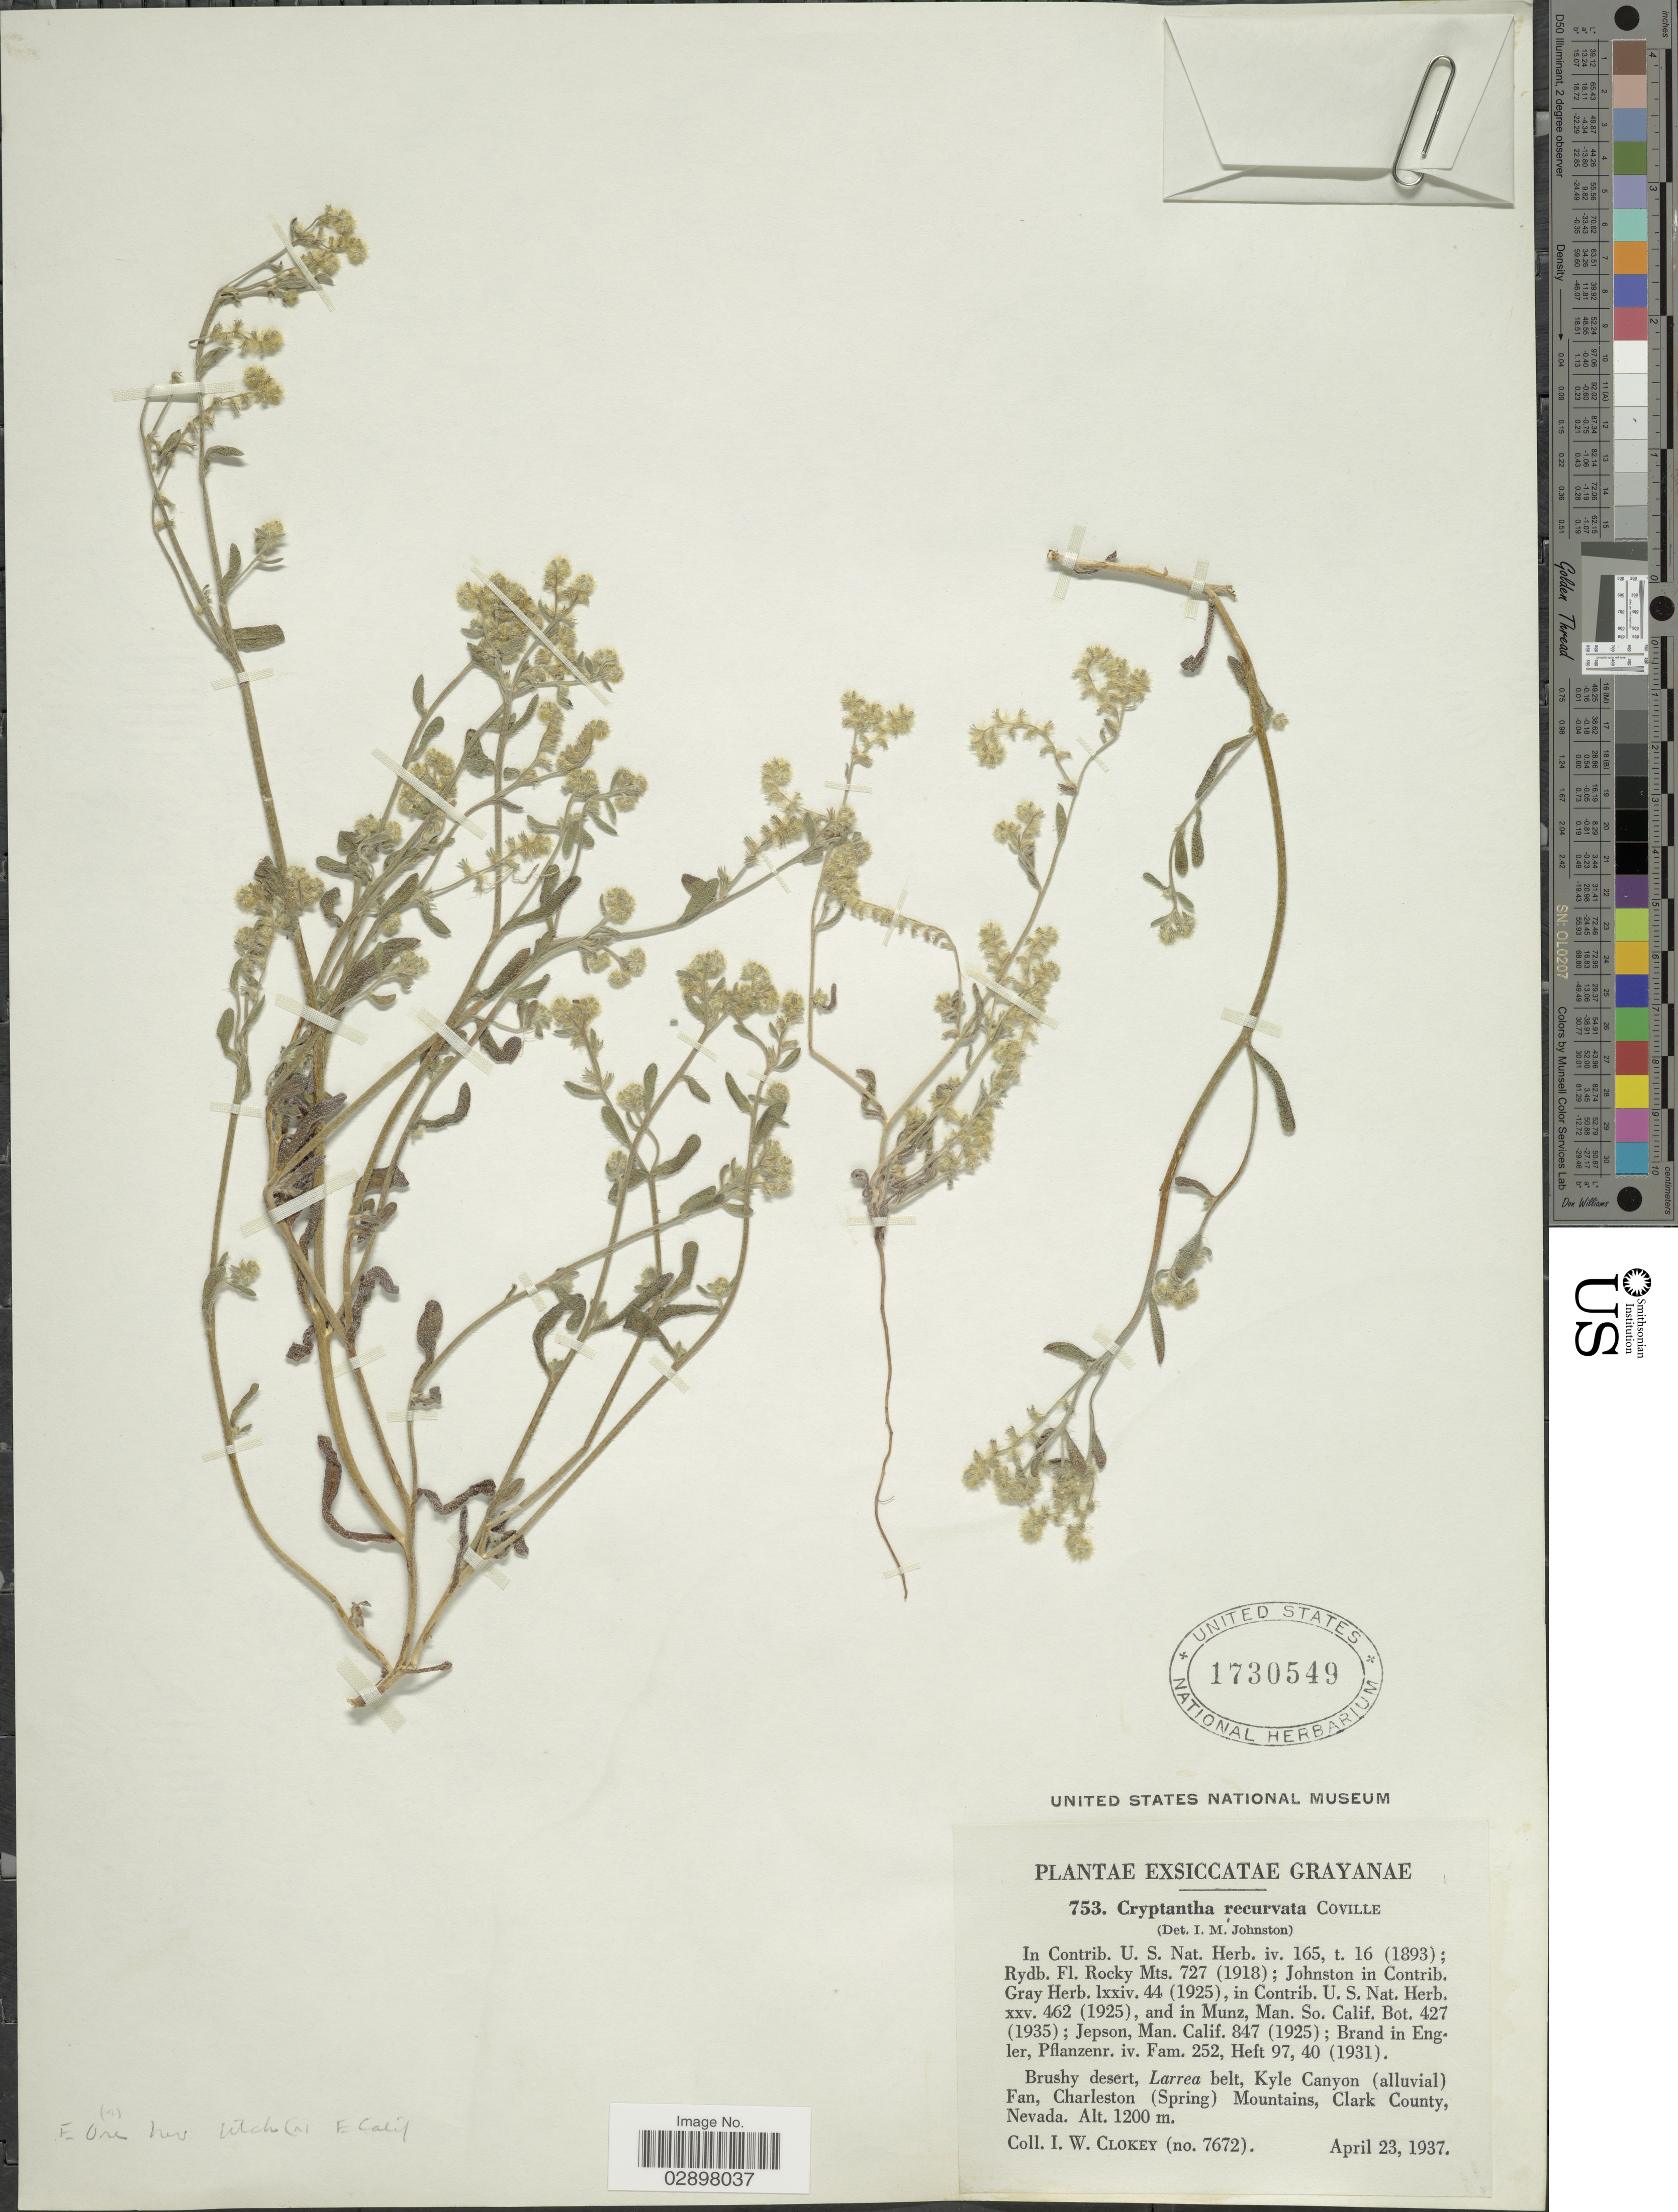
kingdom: Plantae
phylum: Tracheophyta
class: Magnoliopsida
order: Boraginales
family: Boraginaceae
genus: Cryptantha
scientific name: Cryptantha recurvata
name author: Coville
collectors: I. W. Clokey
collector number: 7672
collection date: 1937-04-23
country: United States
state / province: Nevada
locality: Brushy desert, Larrea belt, Kyle Canyon (alluvial) Fan, Charleston (Spring) Mountains, Clark County.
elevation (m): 1200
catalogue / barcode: US 1730549